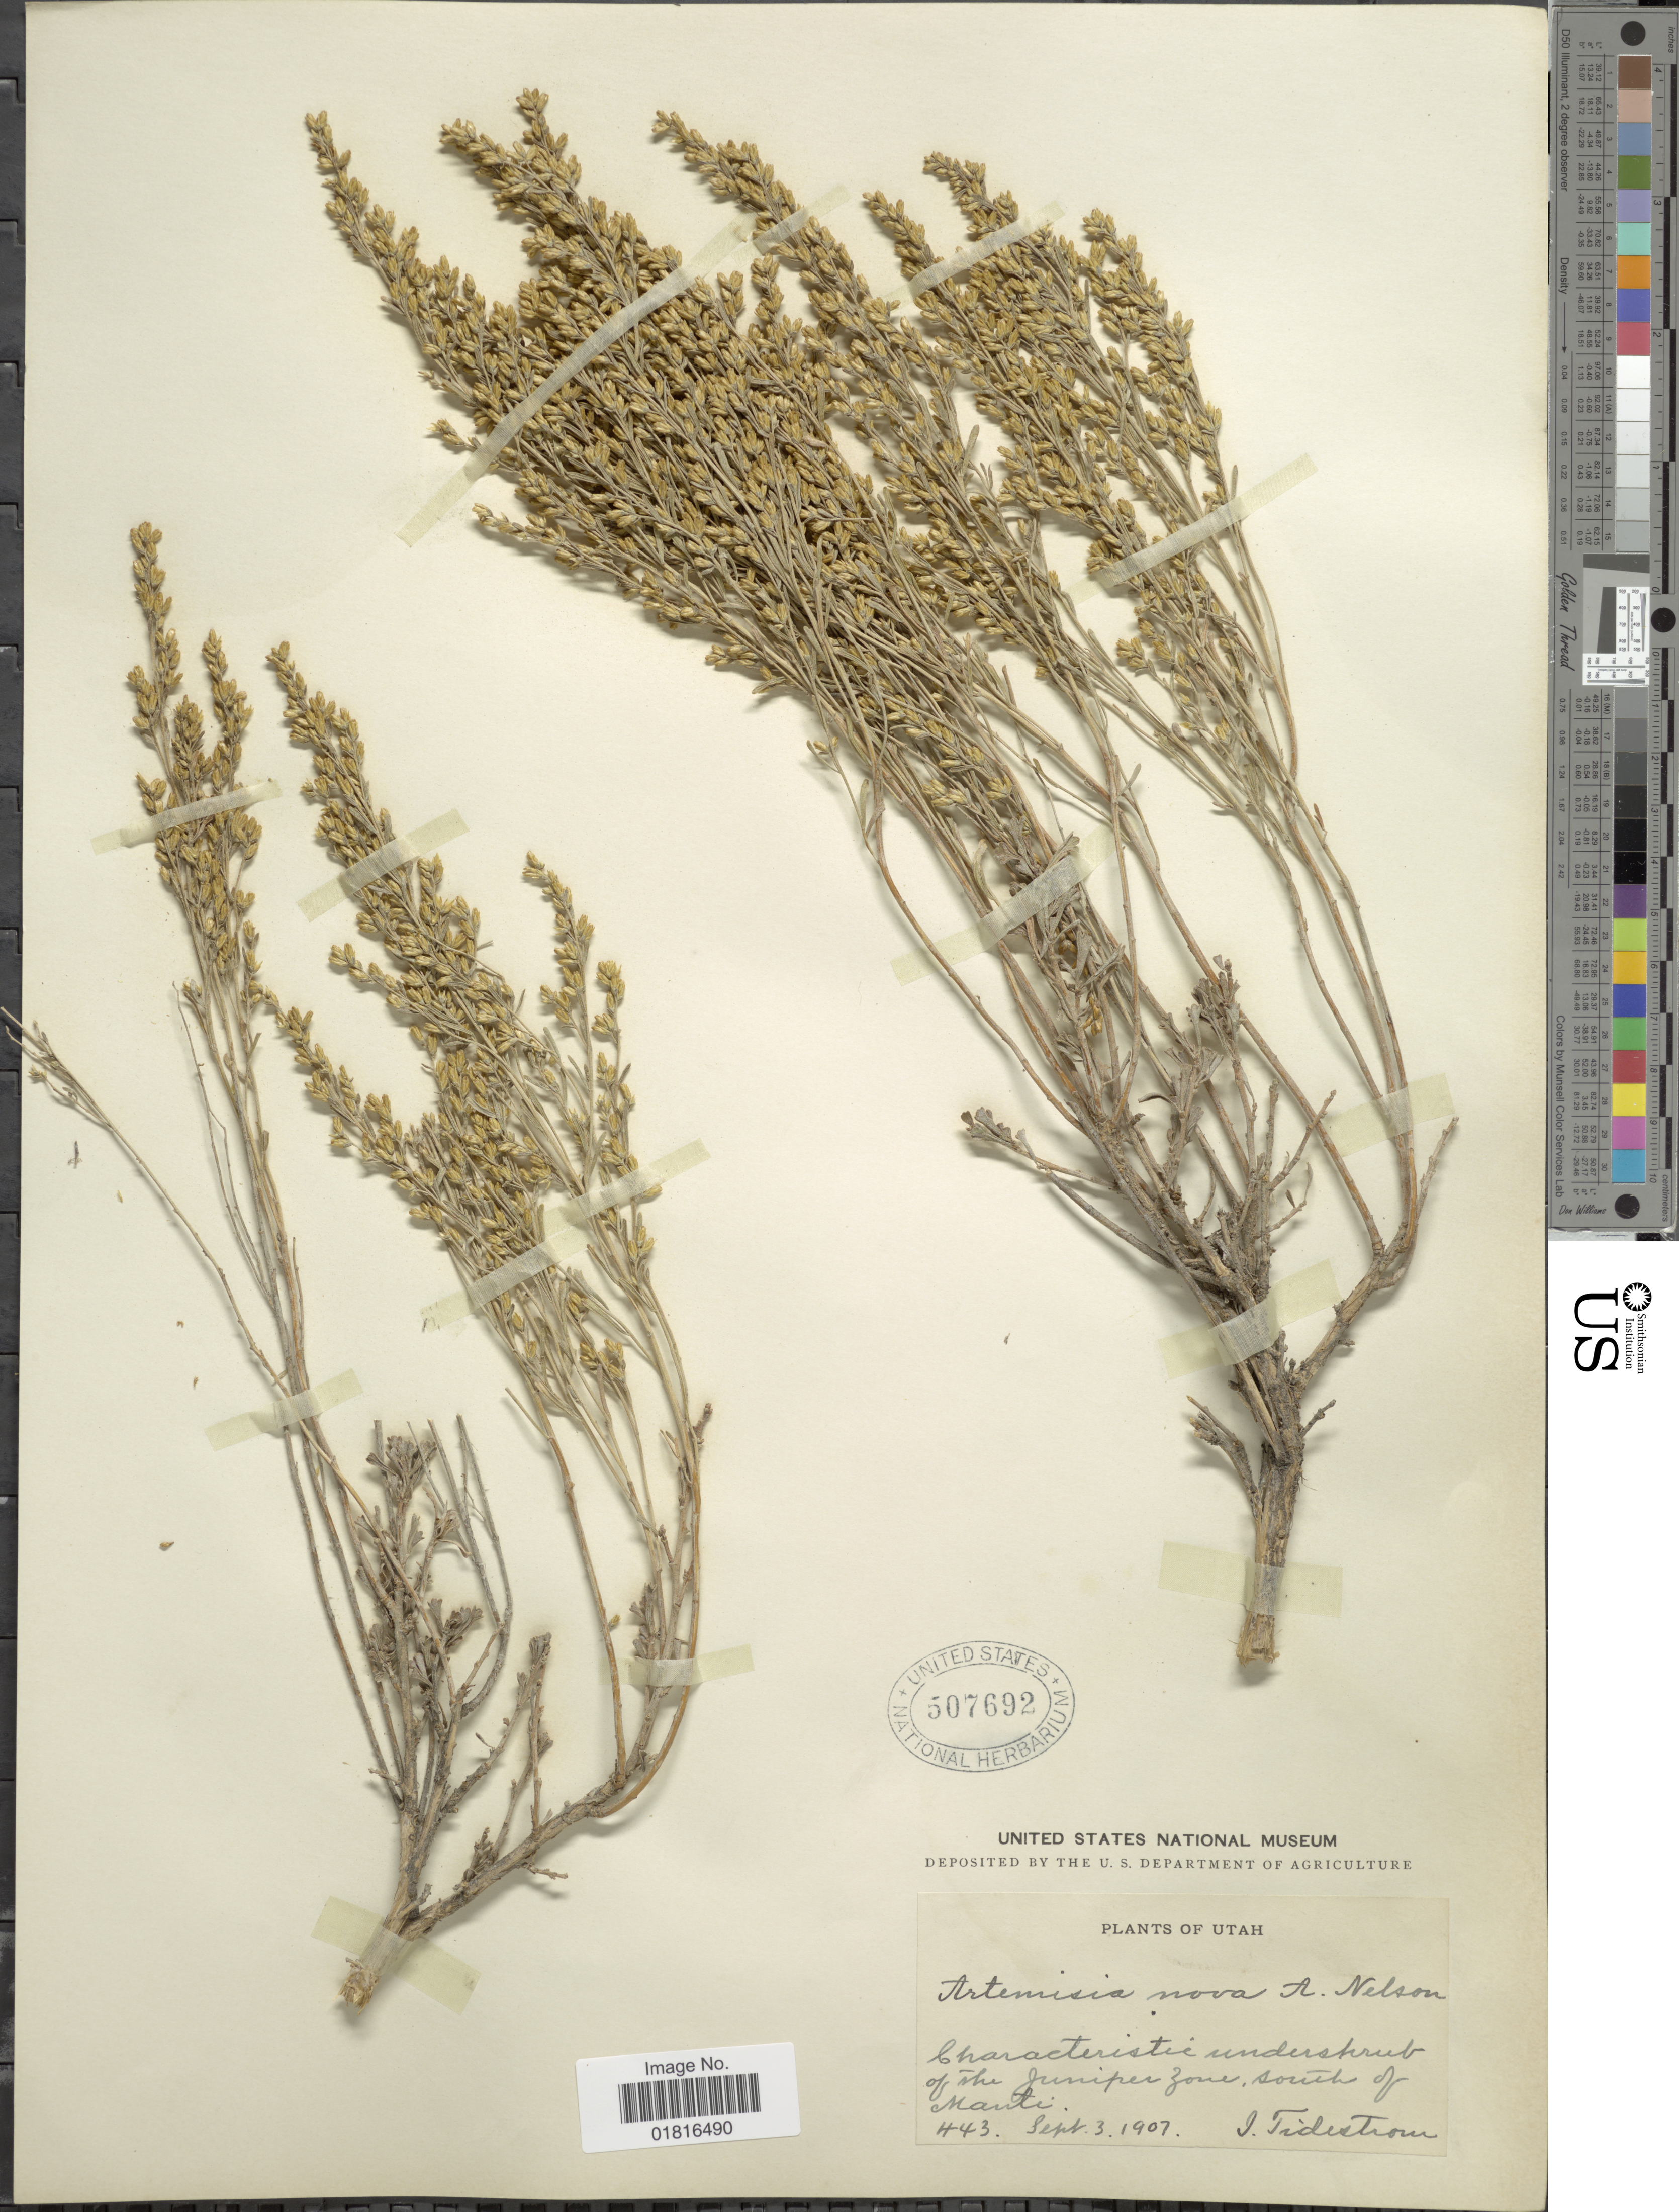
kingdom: Plantae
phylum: Tracheophyta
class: Magnoliopsida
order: Asterales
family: Asteraceae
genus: Artemisia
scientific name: Artemisia nova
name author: A. Nelson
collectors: I. F. Tidestrom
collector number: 443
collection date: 1907-09-03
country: United States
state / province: Utah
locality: Characteristic undershrub of the Juniper Zone, south of Manti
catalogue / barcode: US 507692